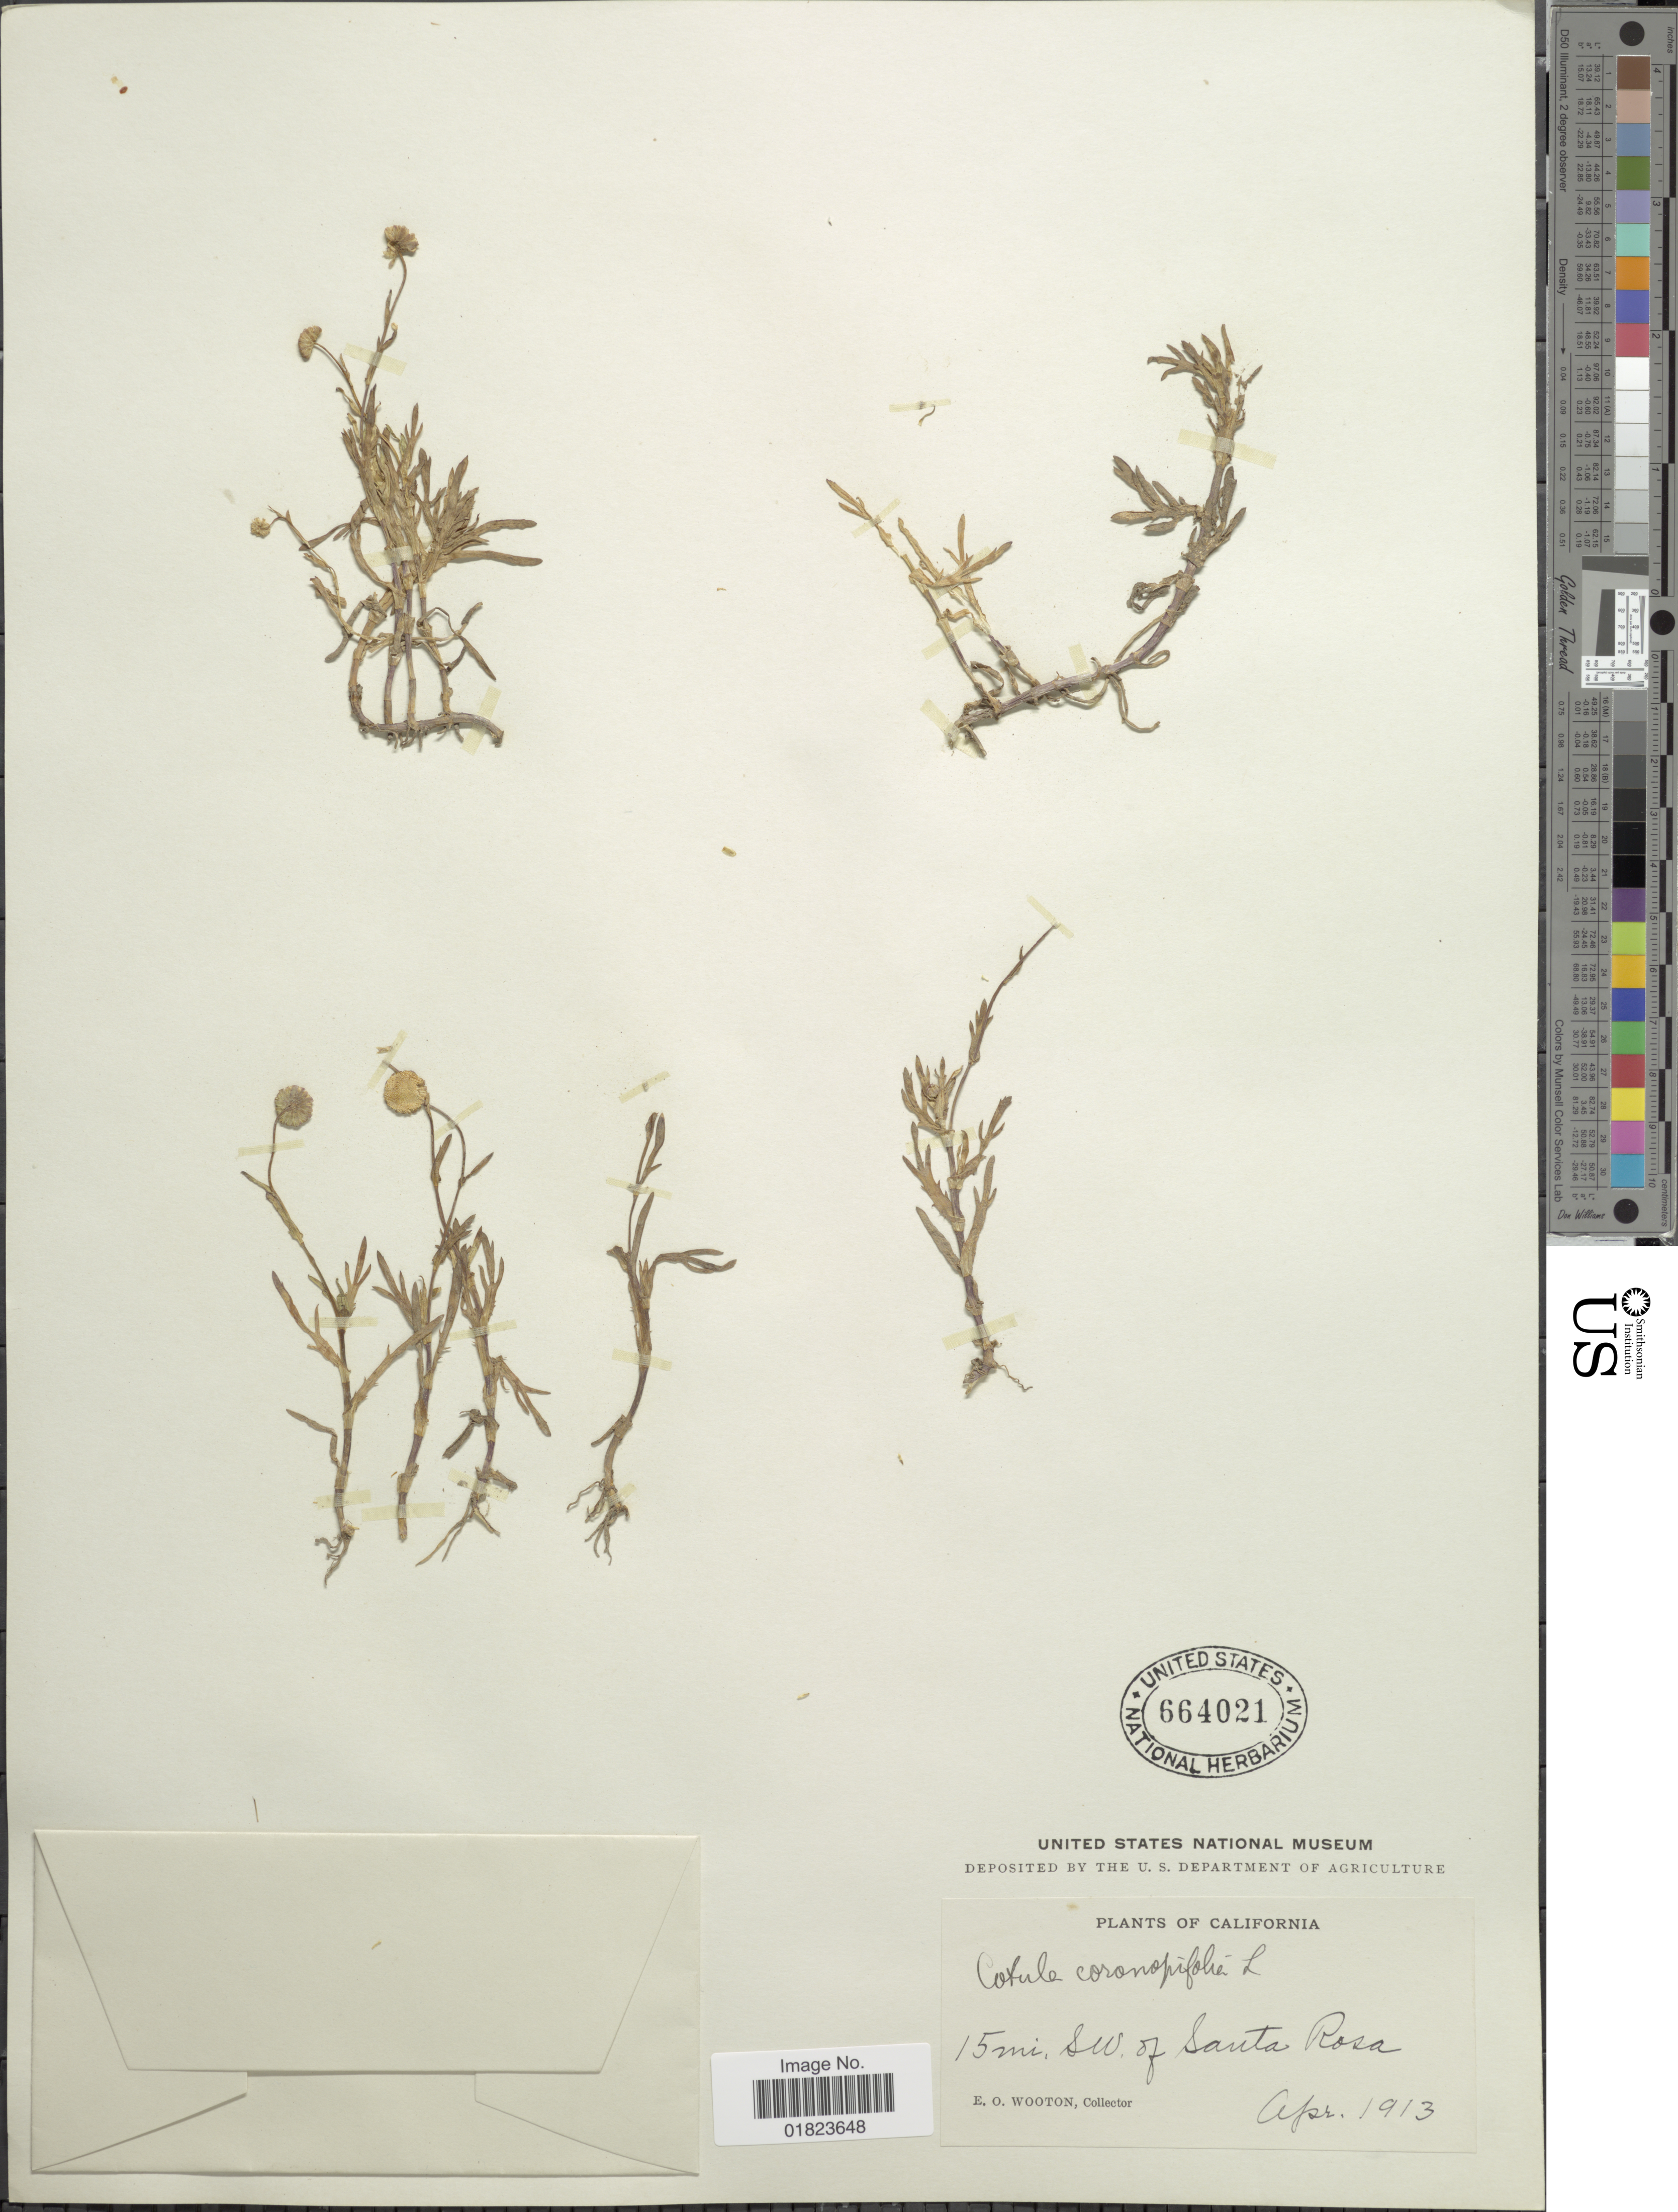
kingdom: Plantae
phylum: Tracheophyta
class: Magnoliopsida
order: Asterales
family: Asteraceae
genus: Cotula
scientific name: Cotula coronopifolia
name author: L.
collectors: E. O. Wooton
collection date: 1913-04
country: United States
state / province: California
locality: California. 15 mi. SW. of Santa Rosa.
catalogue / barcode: US 664021